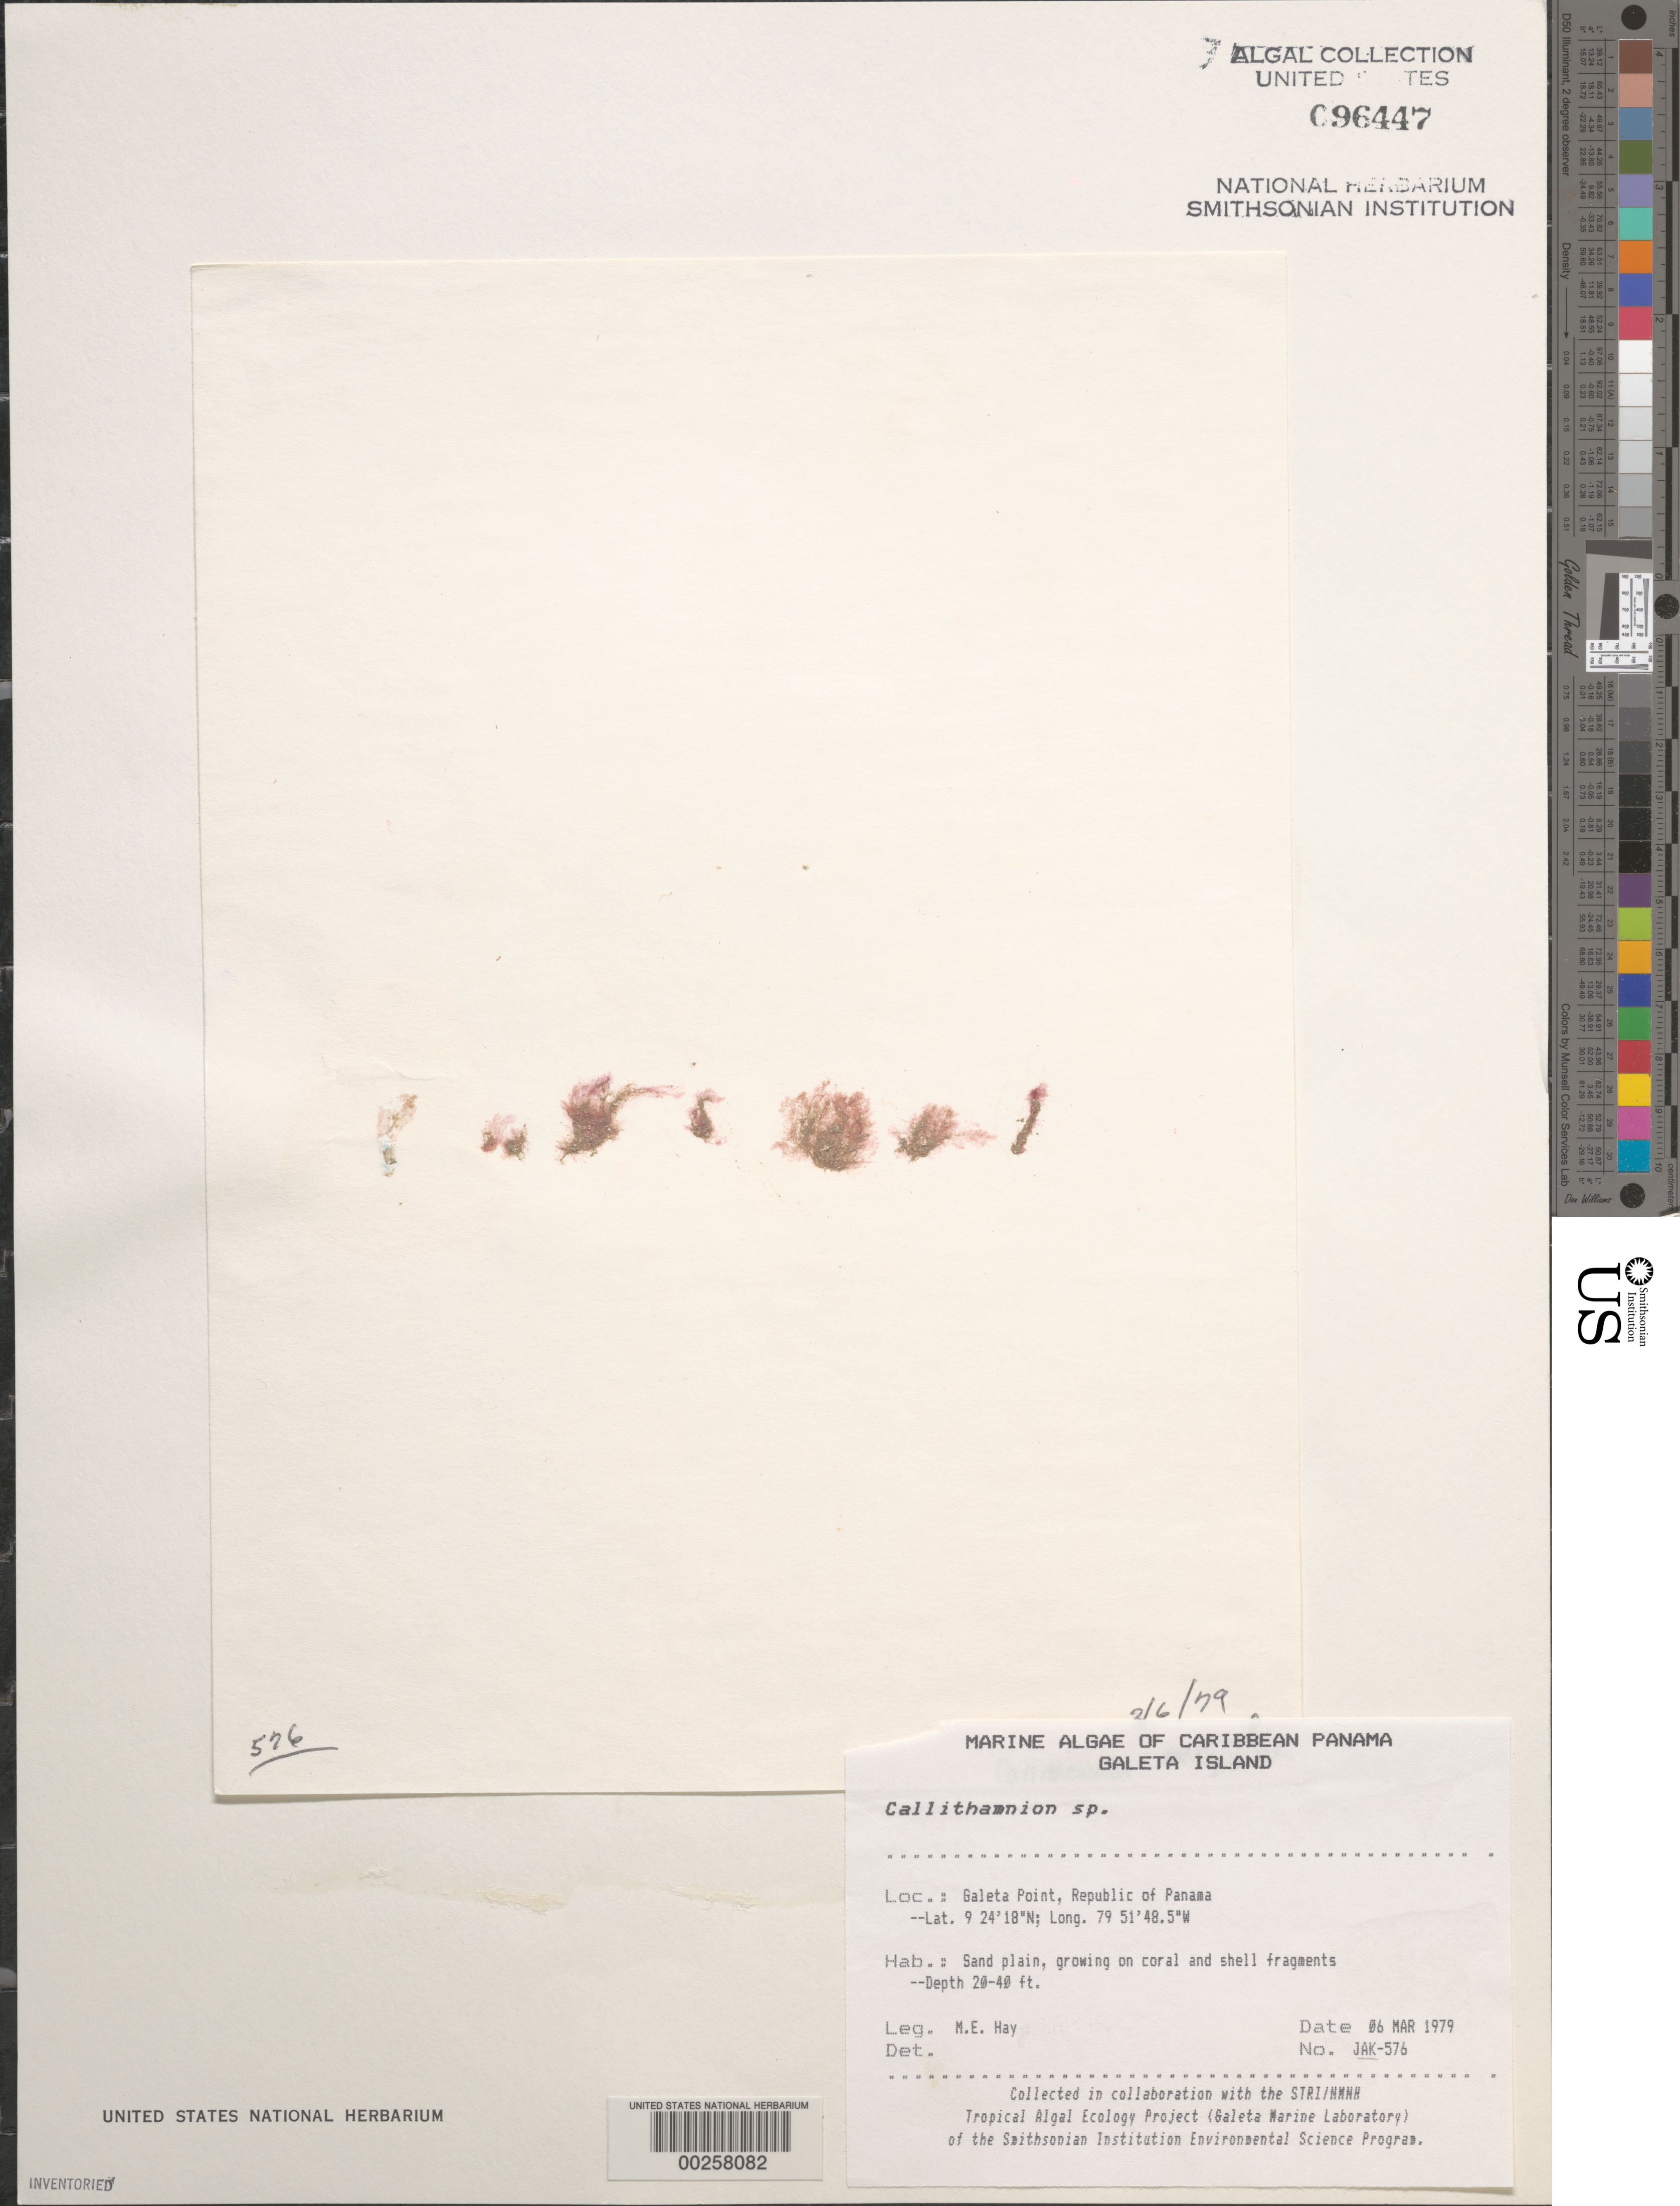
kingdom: Plantae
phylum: Rhodophyta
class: Florideophyceae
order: Ceramiales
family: Callithamniaceae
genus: Callithamnion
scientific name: Callithamnion sp.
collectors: M. E. Hay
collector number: JAK 576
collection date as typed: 06 Mar 1979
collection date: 1979-03-06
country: Panama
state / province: Colón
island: Galeta Island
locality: Galeta Point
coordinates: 9 24'18"N, 79 51'48.5"W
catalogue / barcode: US 96447